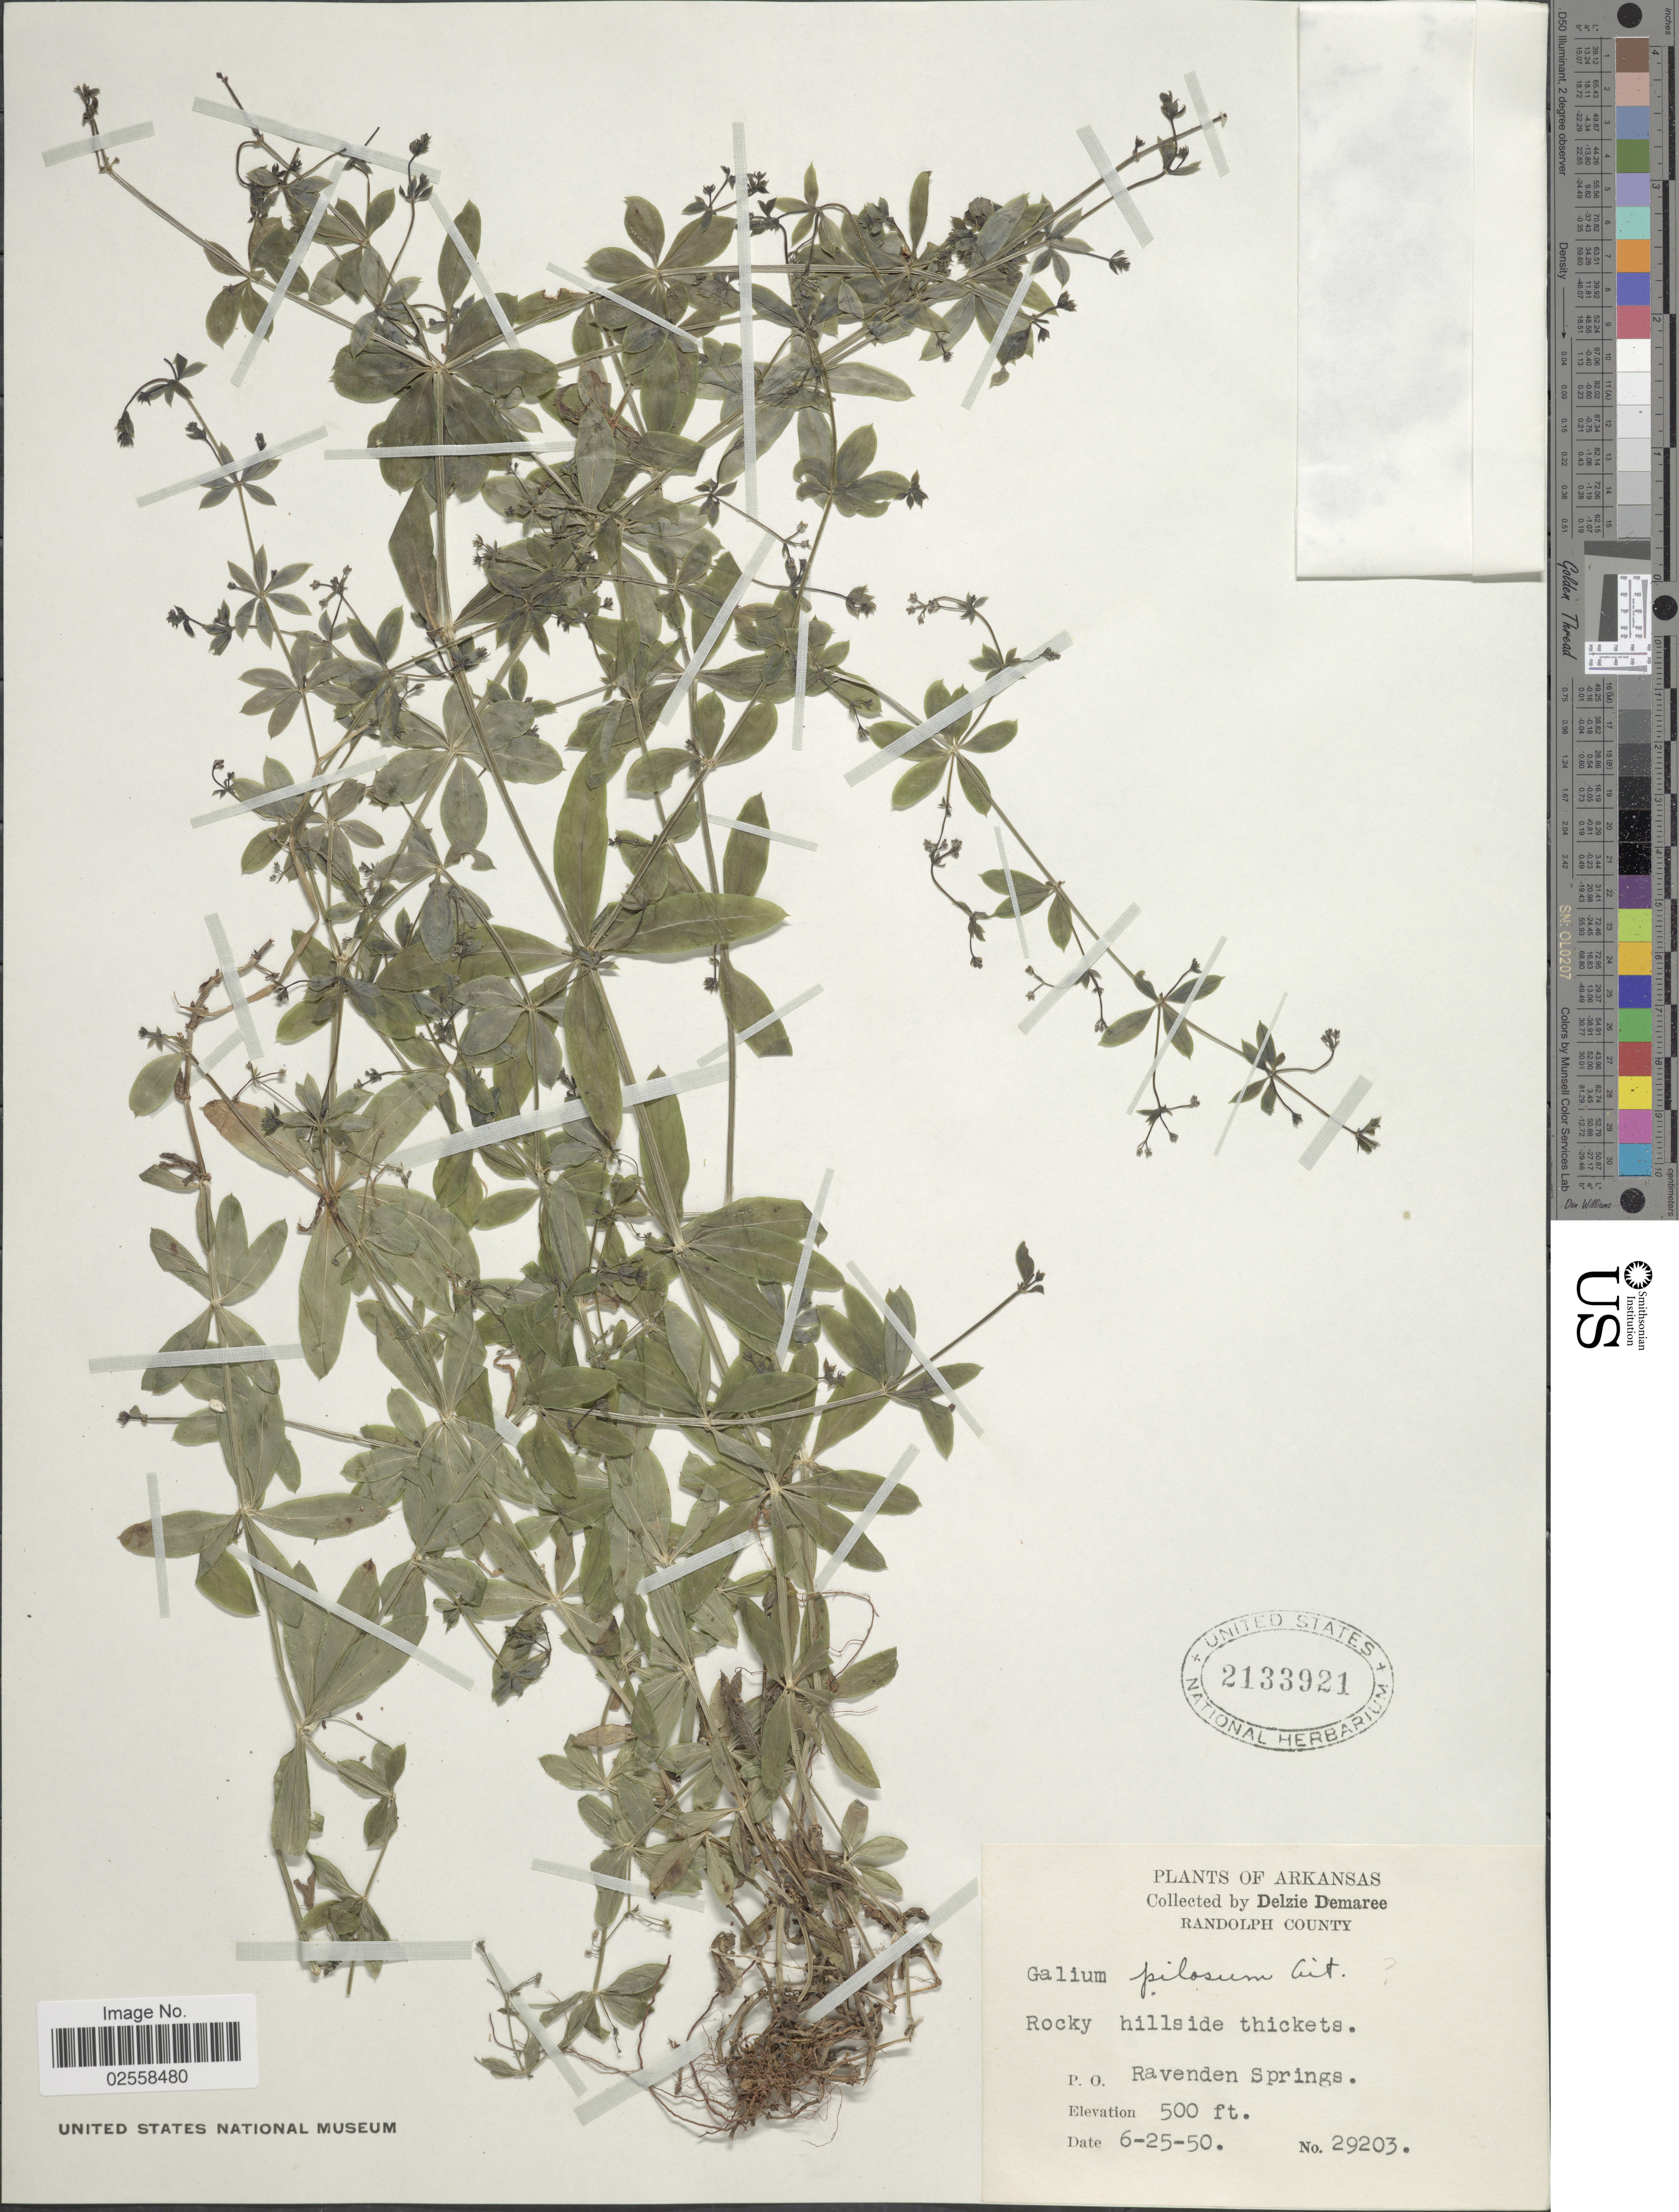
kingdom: Plantae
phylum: Tracheophyta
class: Magnoliopsida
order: Gentianales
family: Rubiaceae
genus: Galium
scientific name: Galium pilosum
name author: Aiton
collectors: D. Demaree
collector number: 29203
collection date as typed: Transcribed d/m/y: 25/6/50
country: United States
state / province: Arkansas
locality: Randolph County, Ravenden Springs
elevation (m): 152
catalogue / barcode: US 2133921